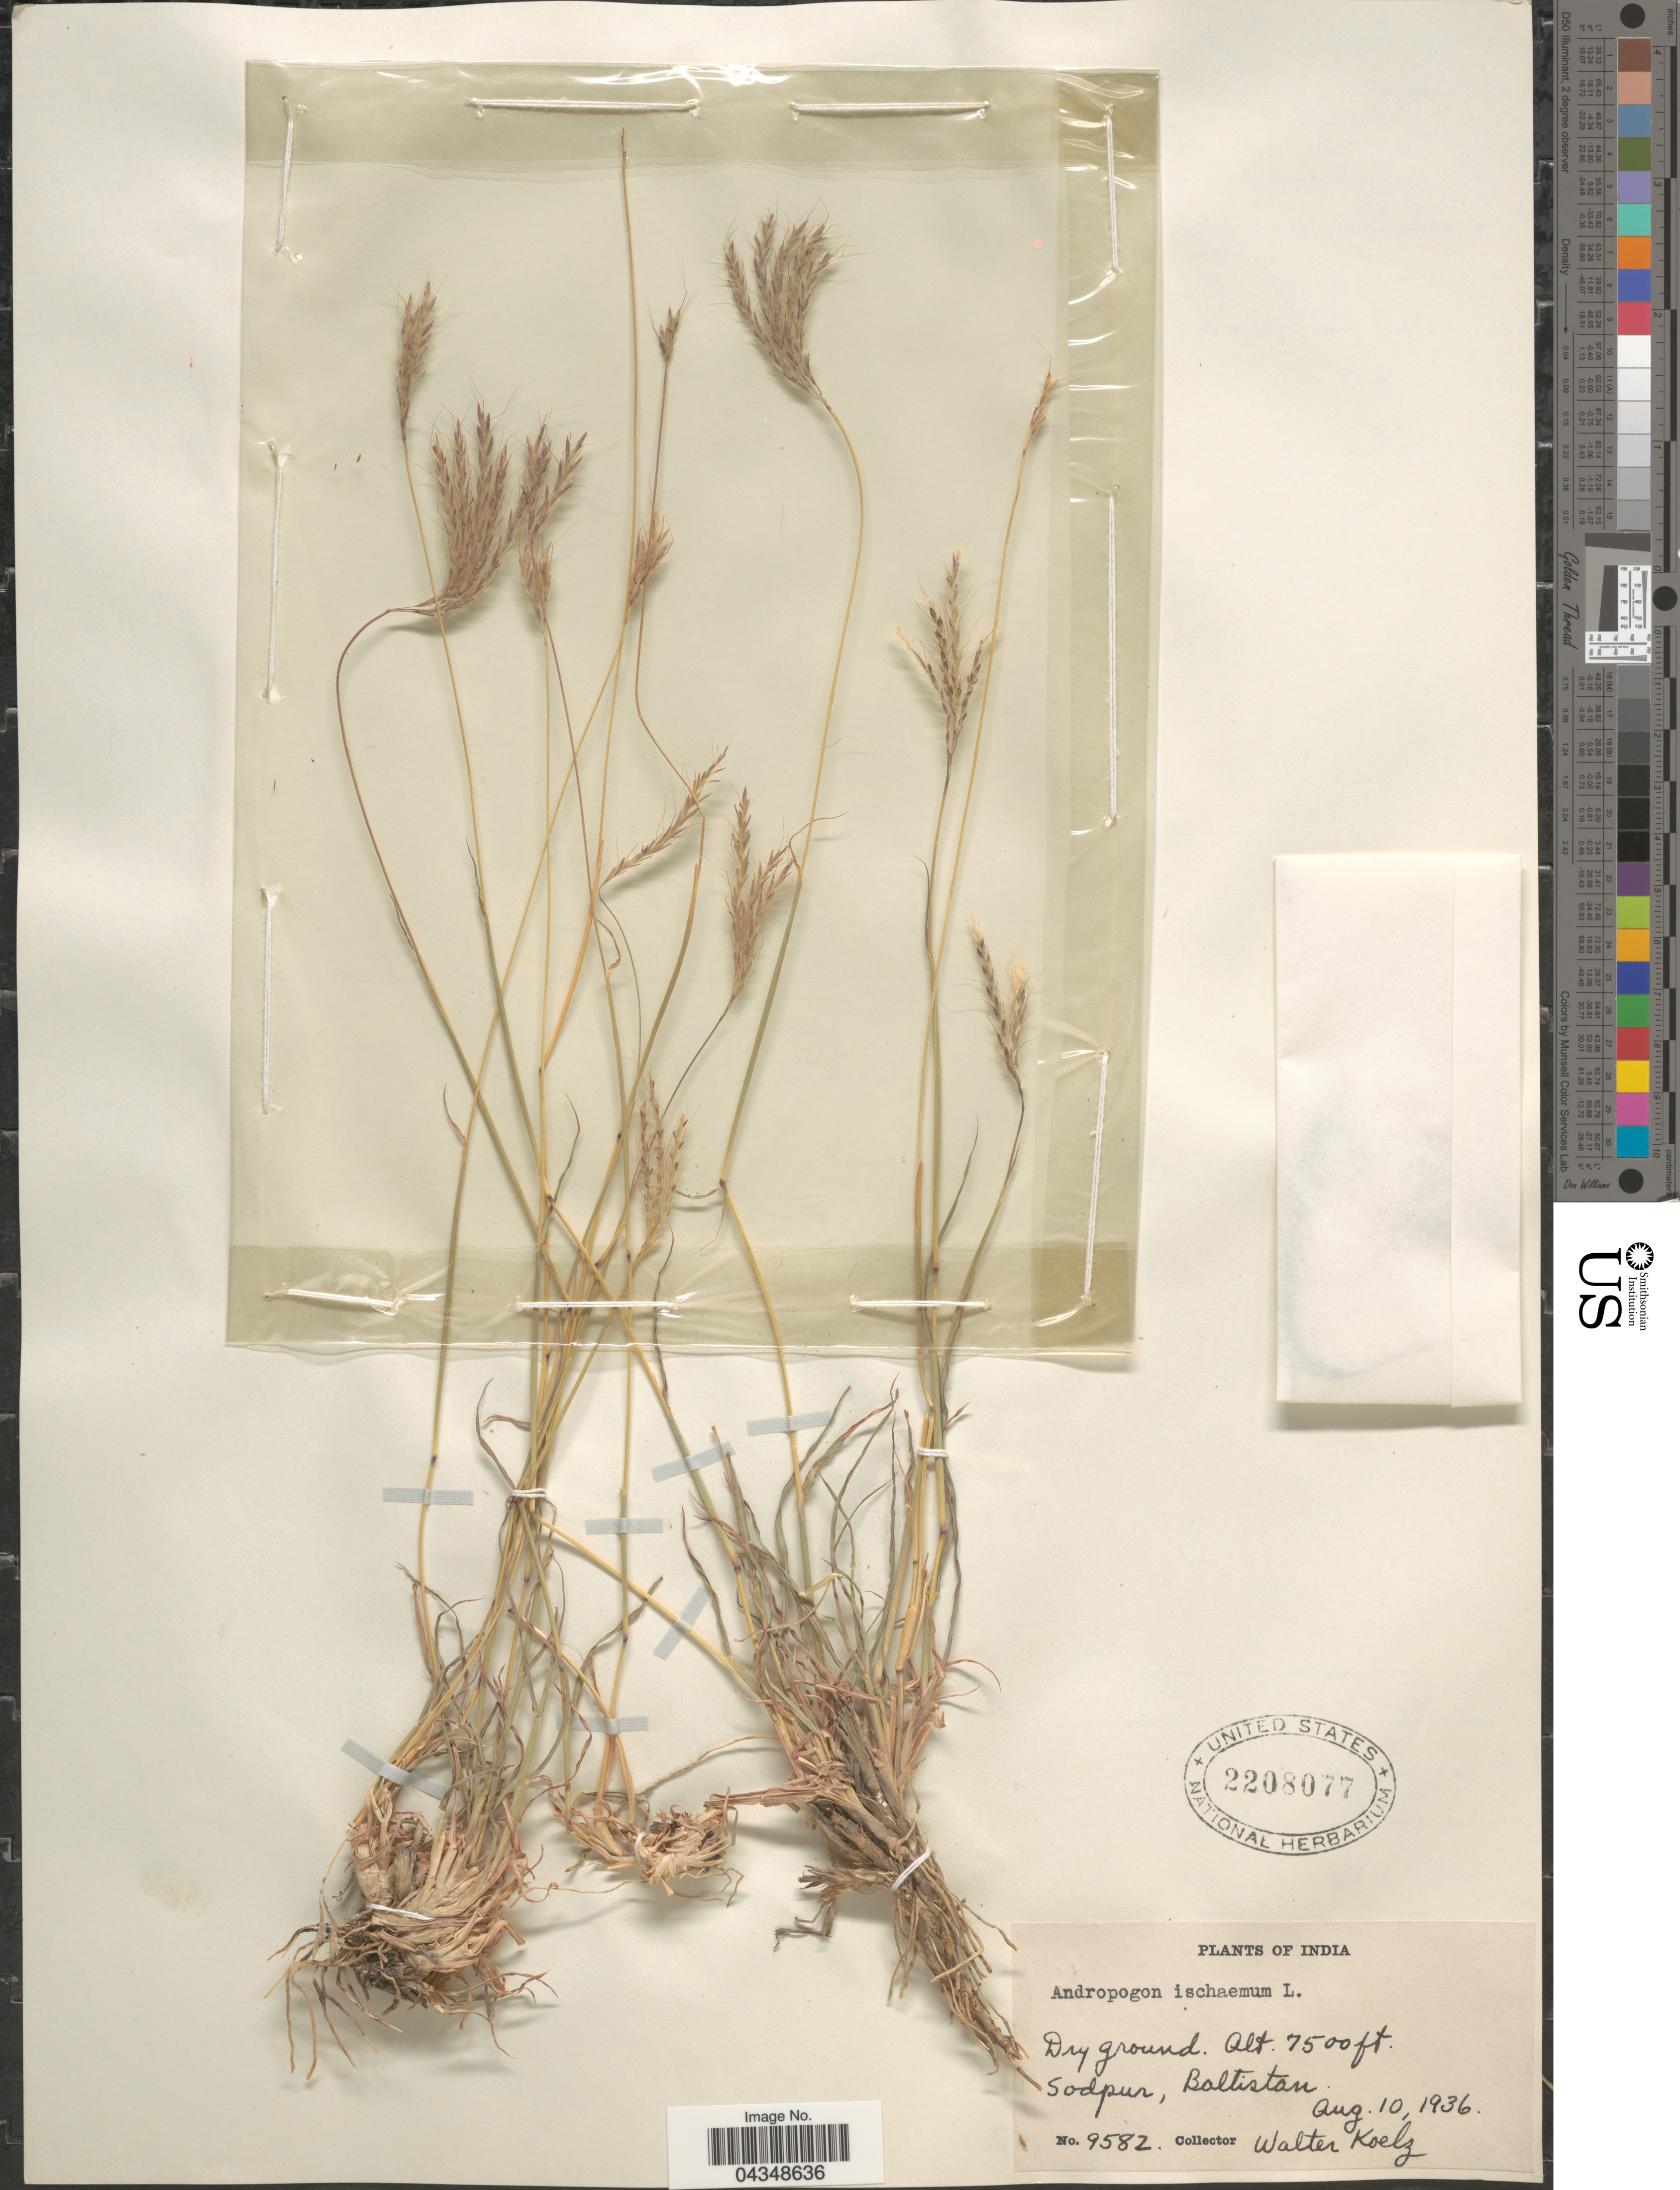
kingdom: Plantae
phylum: Tracheophyta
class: Liliopsida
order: Poales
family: Poaceae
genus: Bothriochloa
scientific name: Bothriochloa ischaemum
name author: (L.) Keng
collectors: W. N. Koelz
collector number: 9582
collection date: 1936-08-10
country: India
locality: Dry ground. Sodpur, Baltistan.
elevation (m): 2286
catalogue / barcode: US 2208077